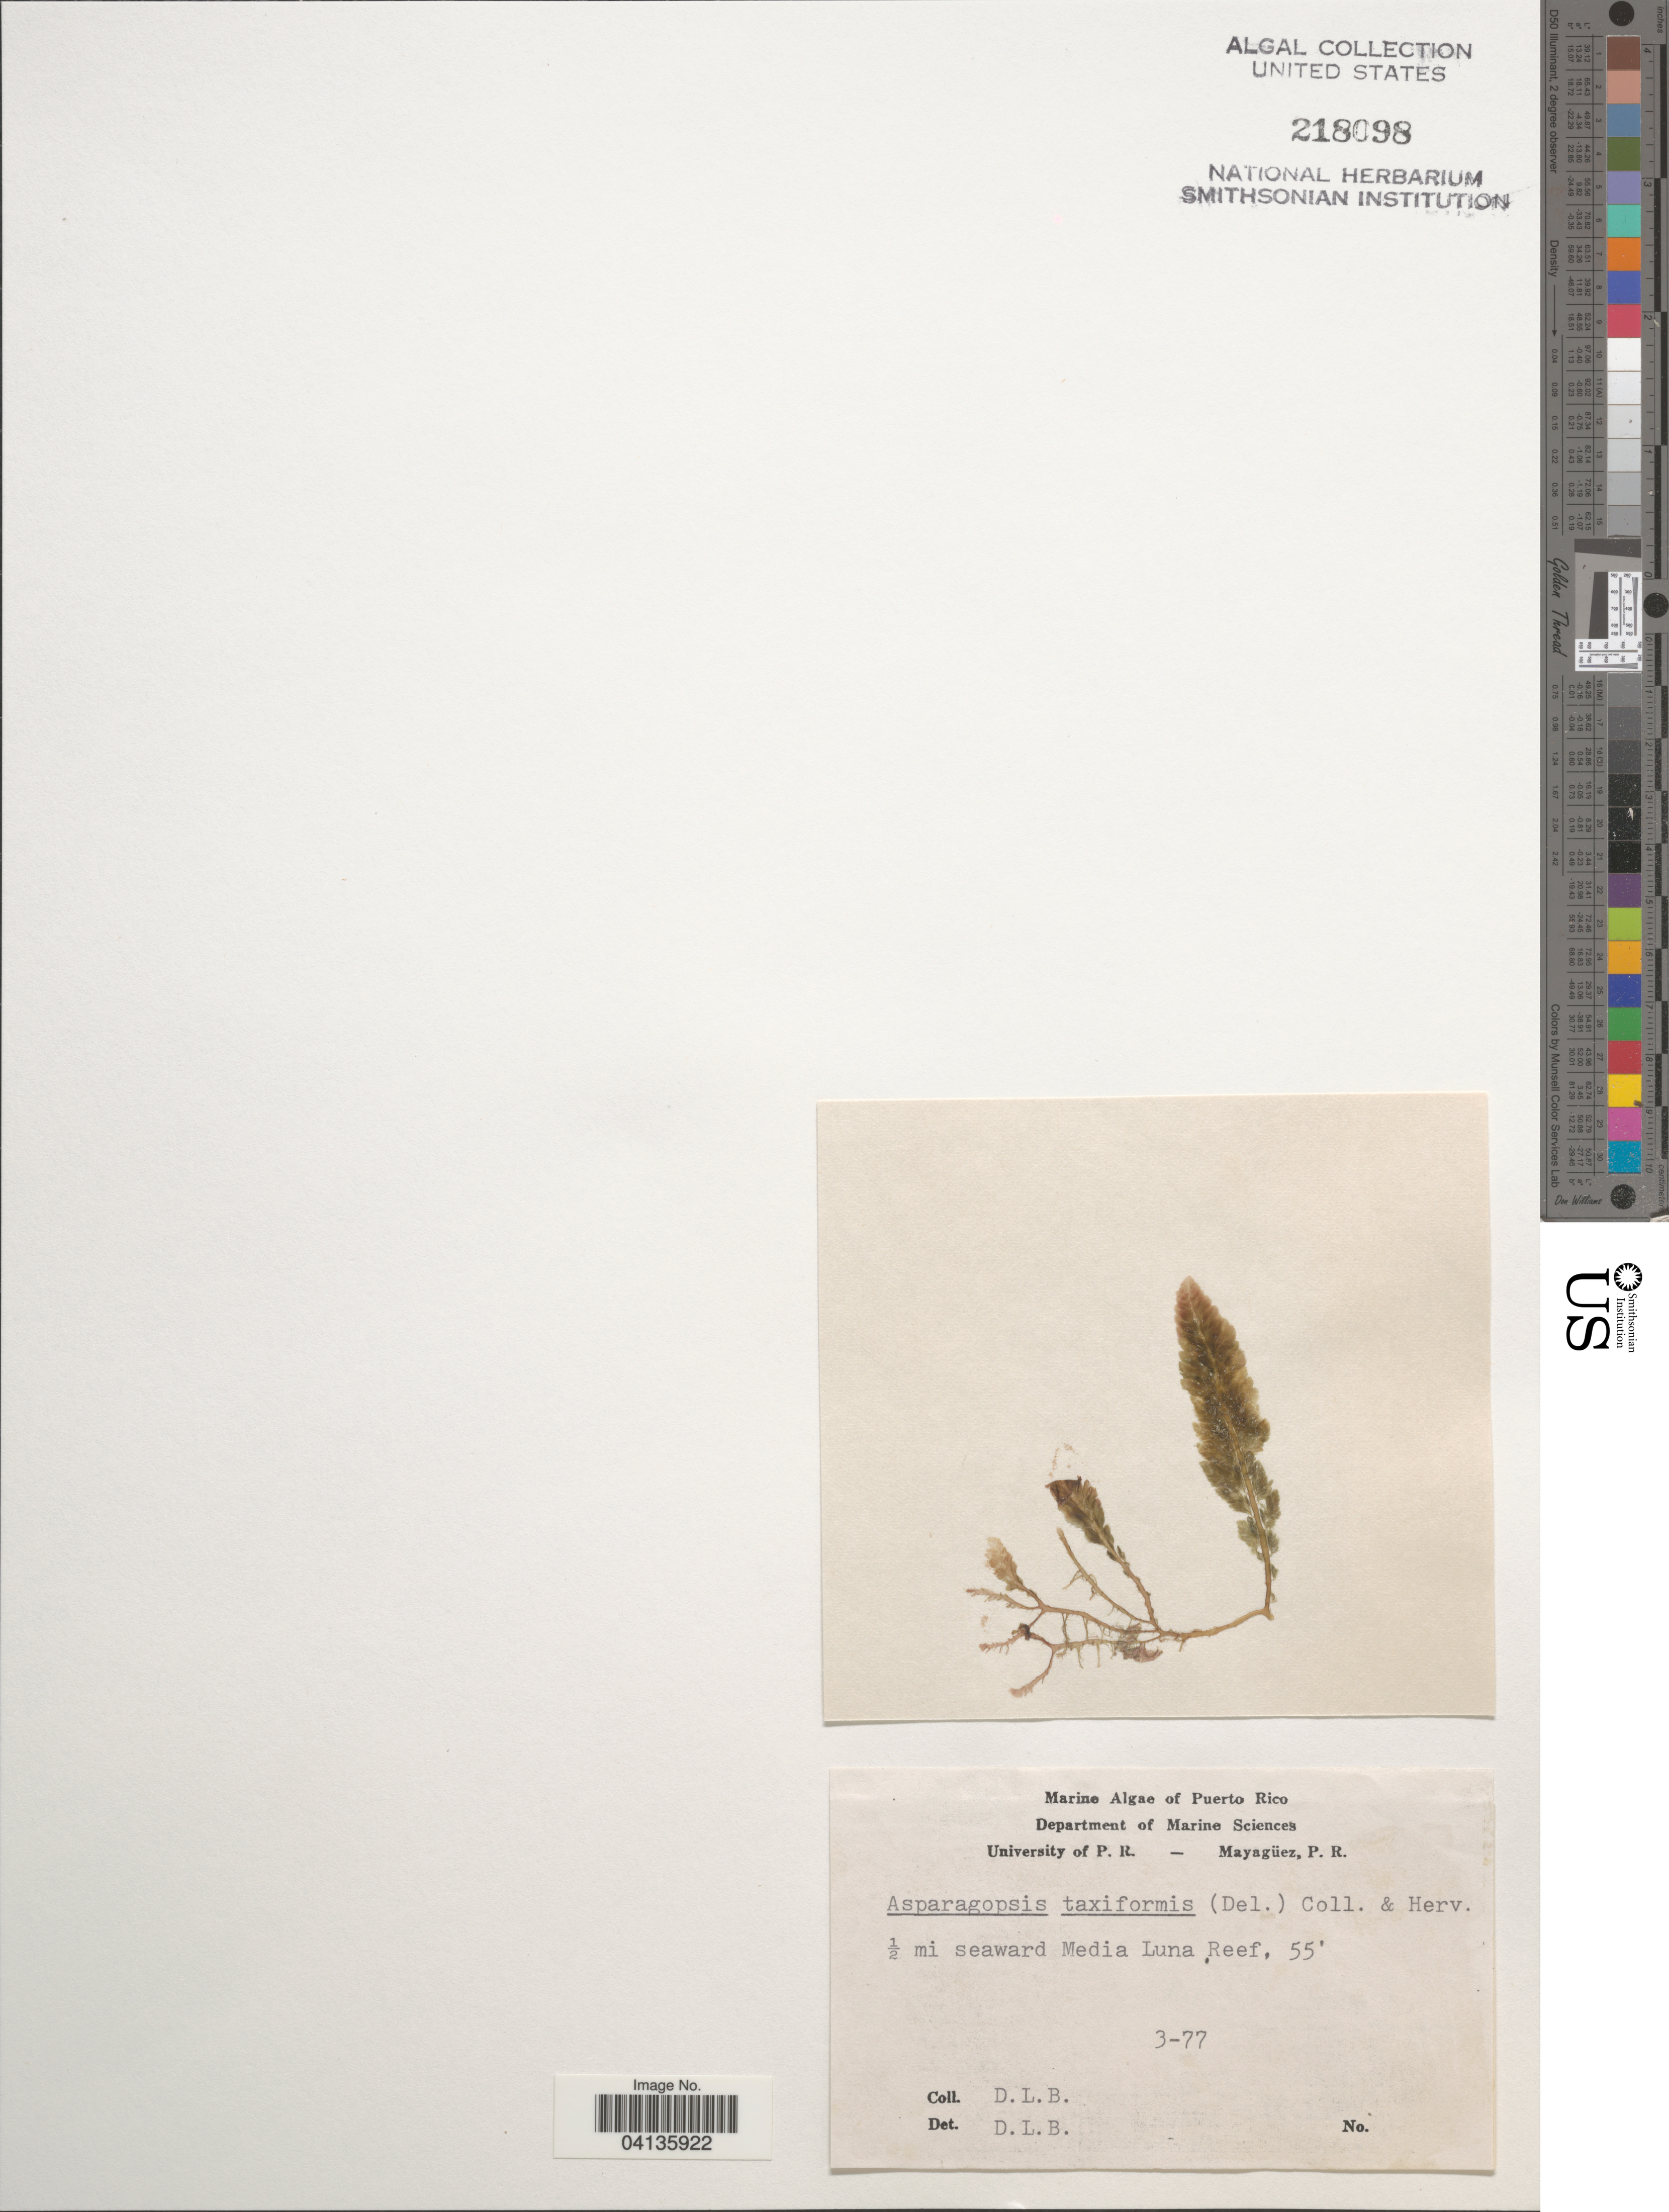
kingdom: Plantae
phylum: Rhodophyta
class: Florideophyceae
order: Bonnemaisoniales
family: Bonnemaisoniaceae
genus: Asparagopsis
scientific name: Asparagopsis taxiformis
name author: (Delile) Trevis.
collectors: D. L. B.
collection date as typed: Transcribed d/m/y: /3/77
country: Puerto Rico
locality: ½ mi seaward Media Luna Reef.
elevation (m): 17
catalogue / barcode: US 218098